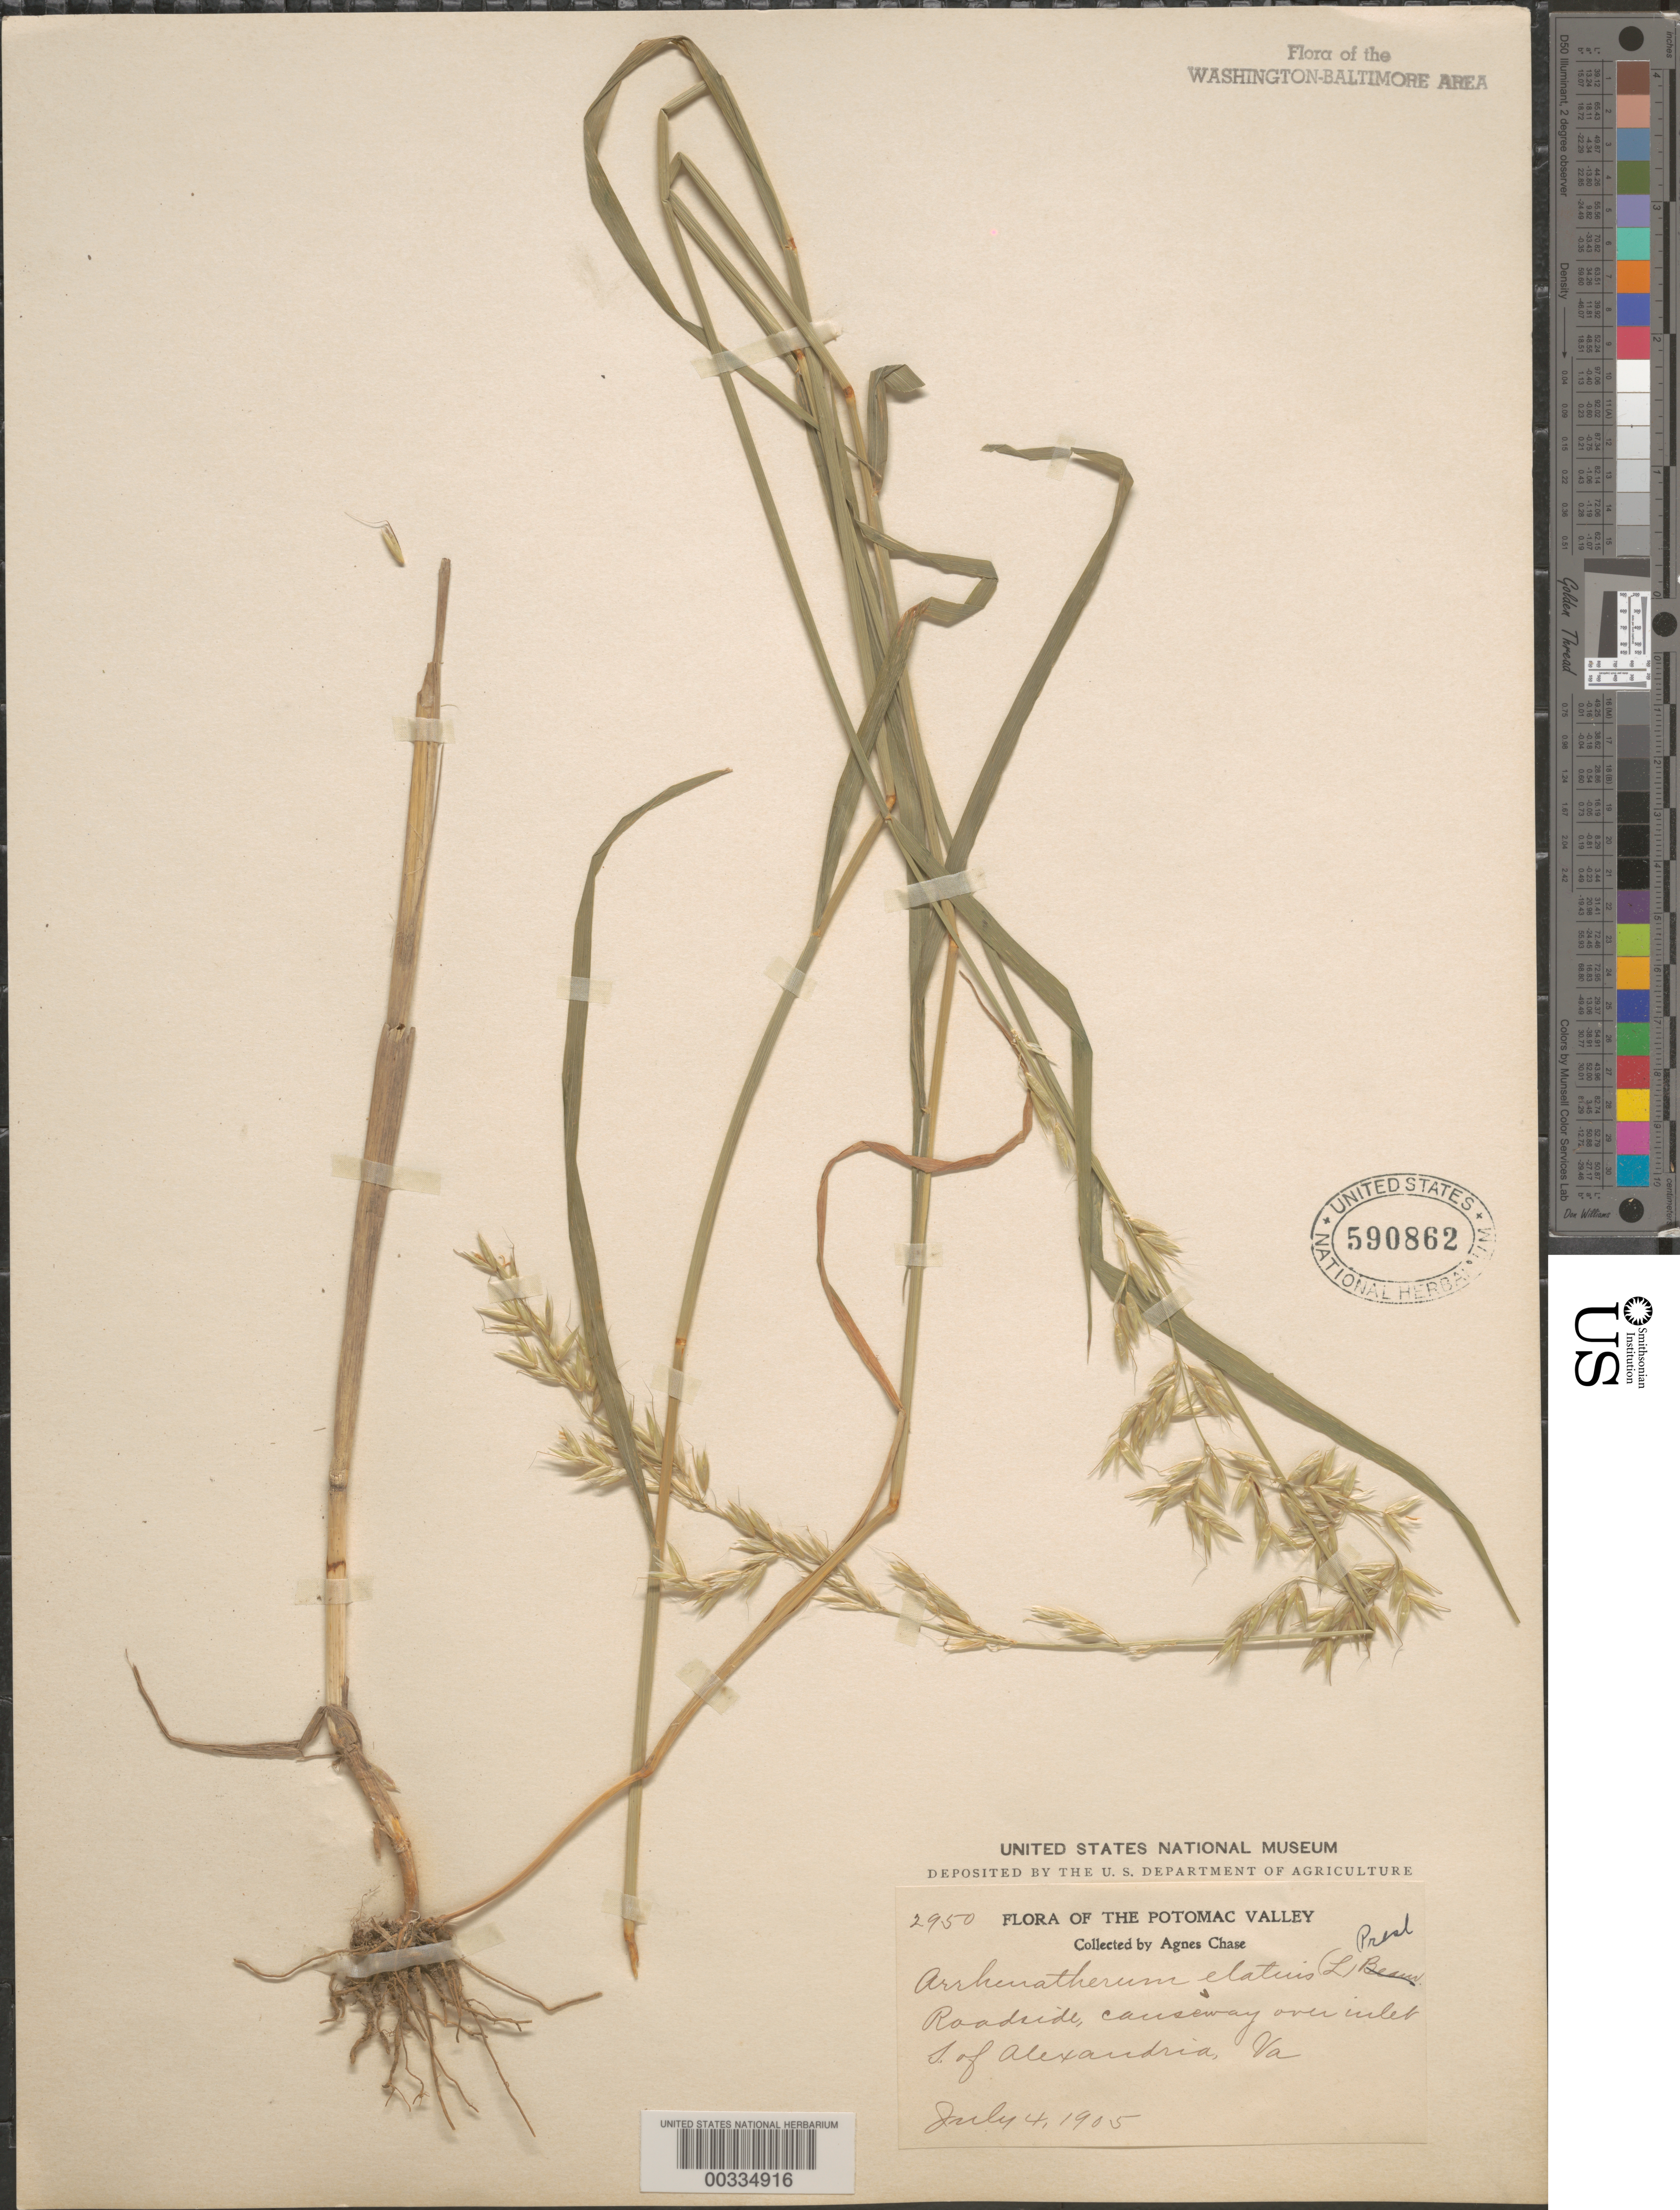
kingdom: Plantae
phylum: Tracheophyta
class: Liliopsida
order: Poales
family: Poaceae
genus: Arrhenatherum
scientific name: Arrhenatherum elatius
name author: (L.) J. Presl & C. Presl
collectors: A. Chase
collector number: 2950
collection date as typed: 04 Jul 1905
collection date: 1905-07-04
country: United States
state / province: Virginia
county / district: Fairfax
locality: South of Alexandria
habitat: Roadside, causeway over inlet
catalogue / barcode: US 590862